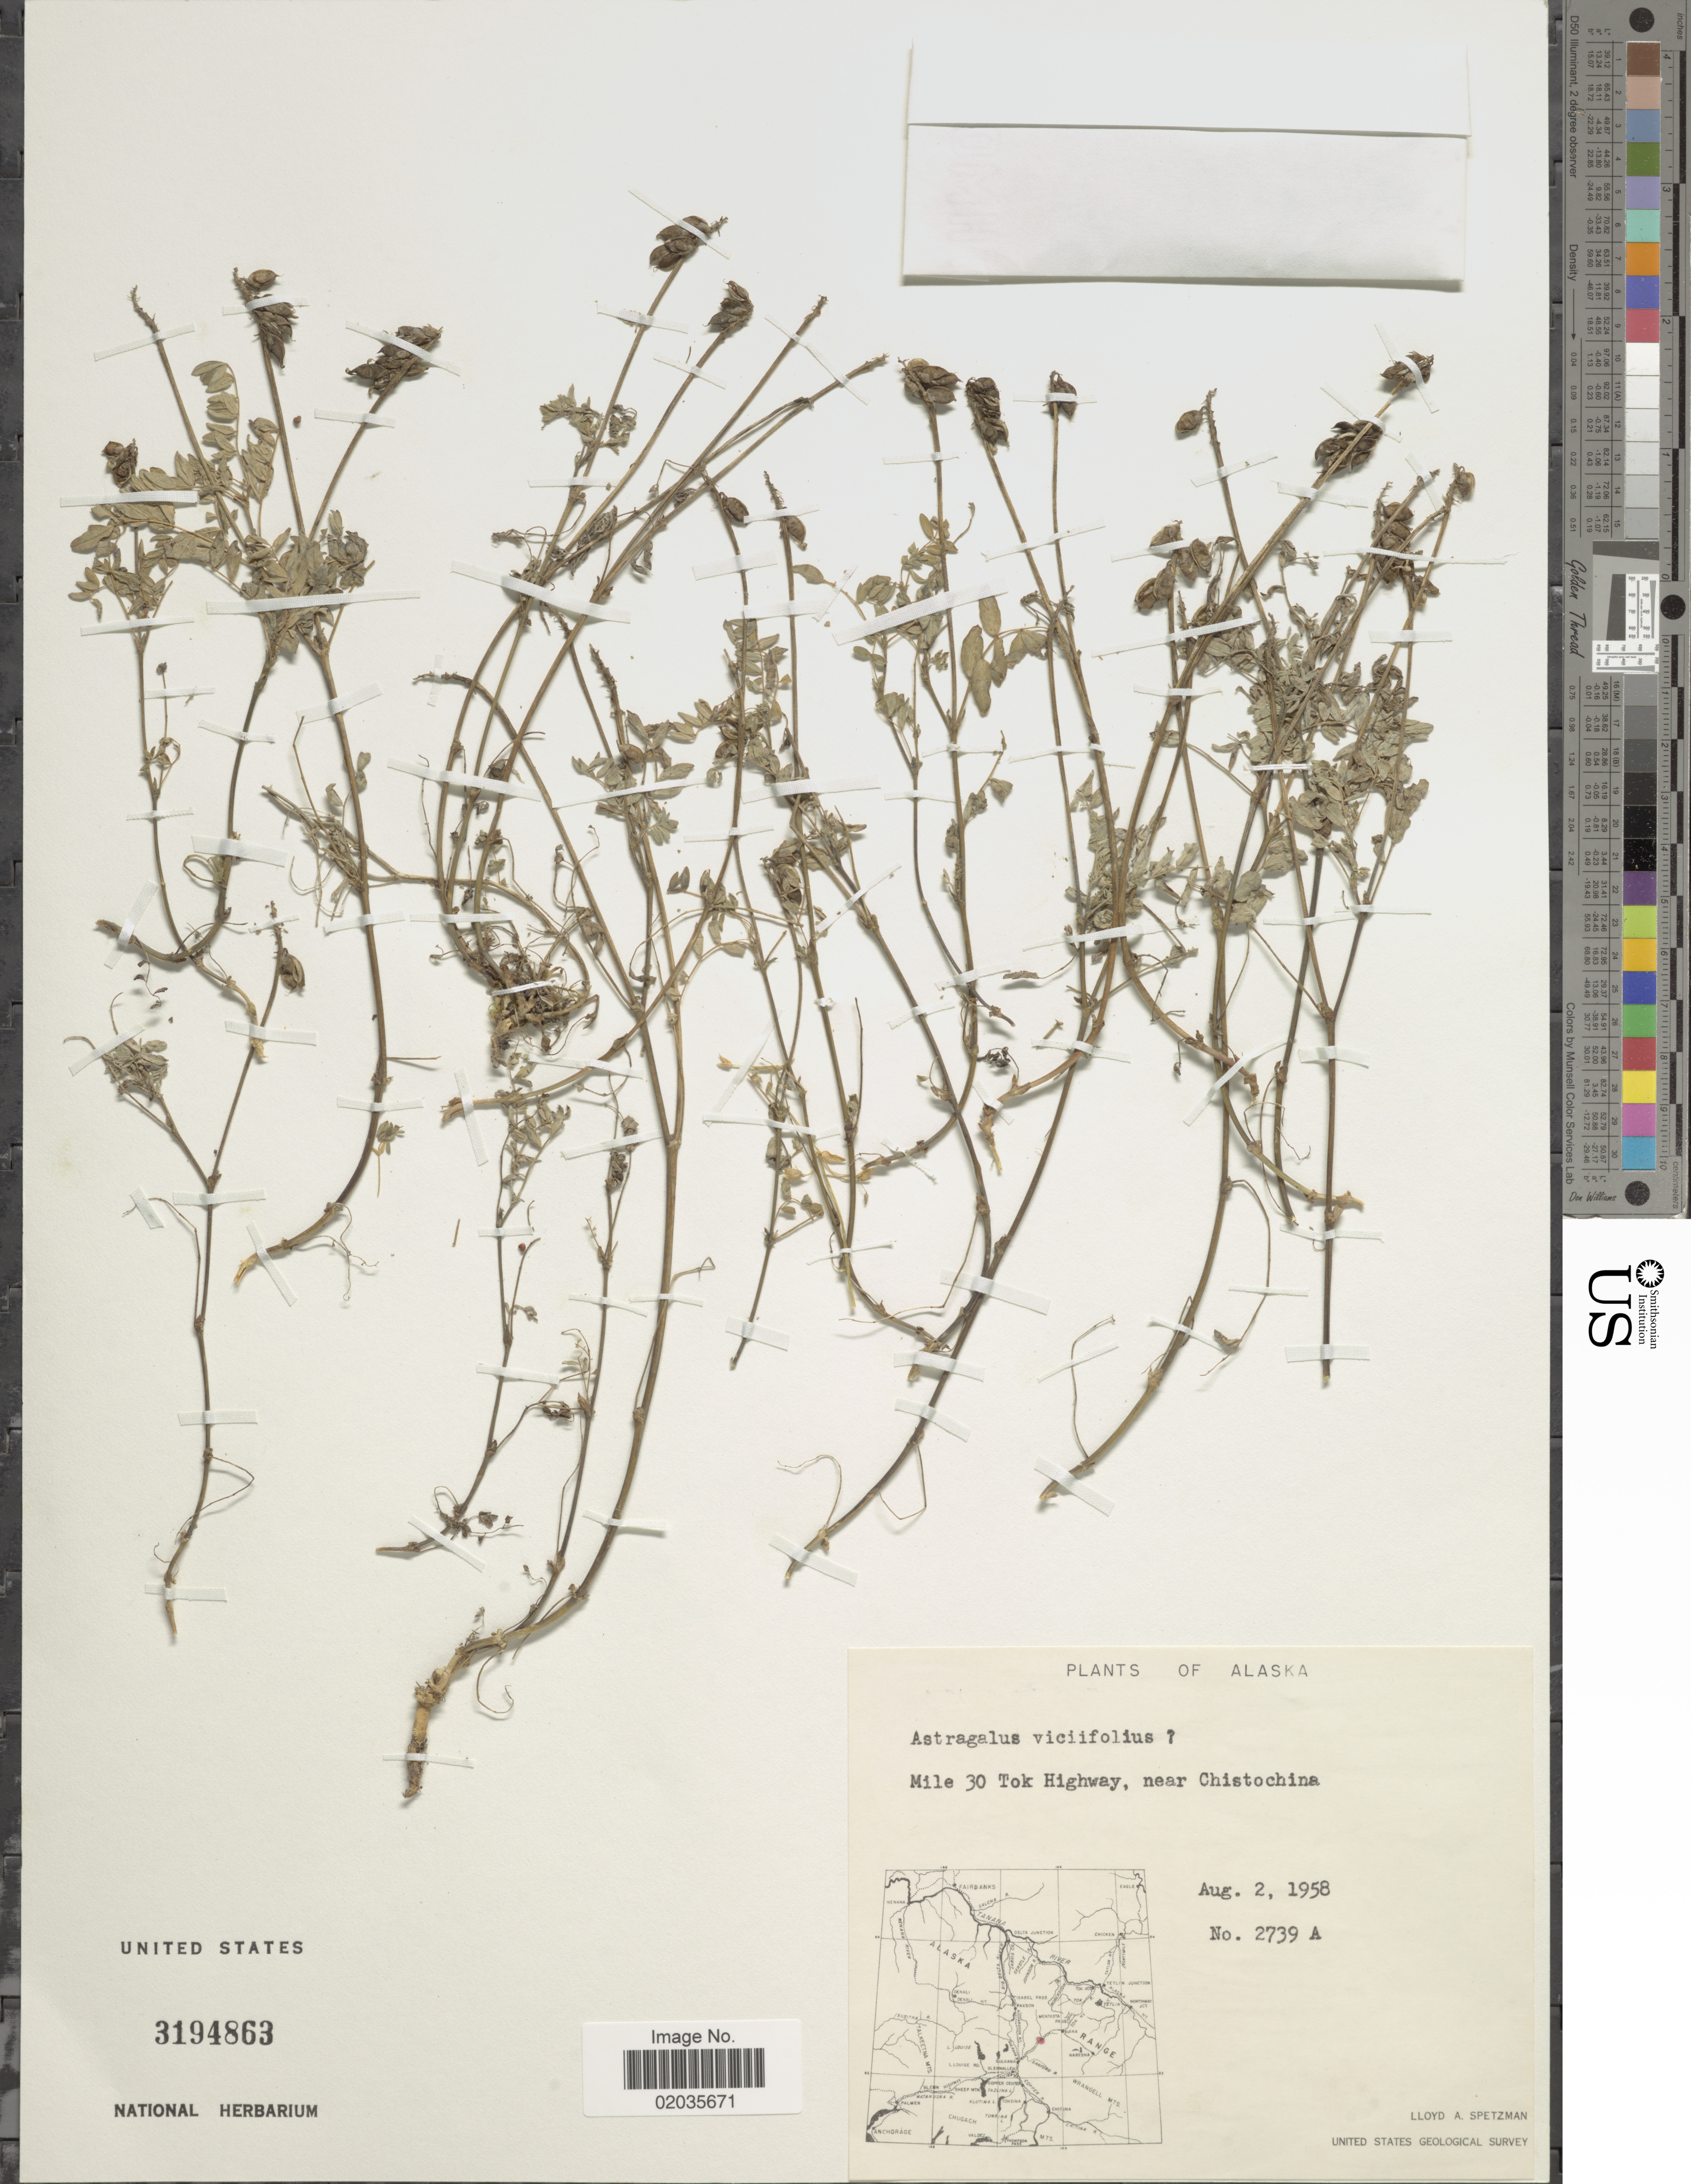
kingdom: Plantae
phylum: Tracheophyta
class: Magnoliopsida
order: Fabales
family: Fabaceae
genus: Astragalus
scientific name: Astragalus viciifolius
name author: DC.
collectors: L. Spetzman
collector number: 2739 A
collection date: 1958-08-02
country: United States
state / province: Alaska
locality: Mile 30 Tok Highway, near Chistochina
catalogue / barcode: US 3194863